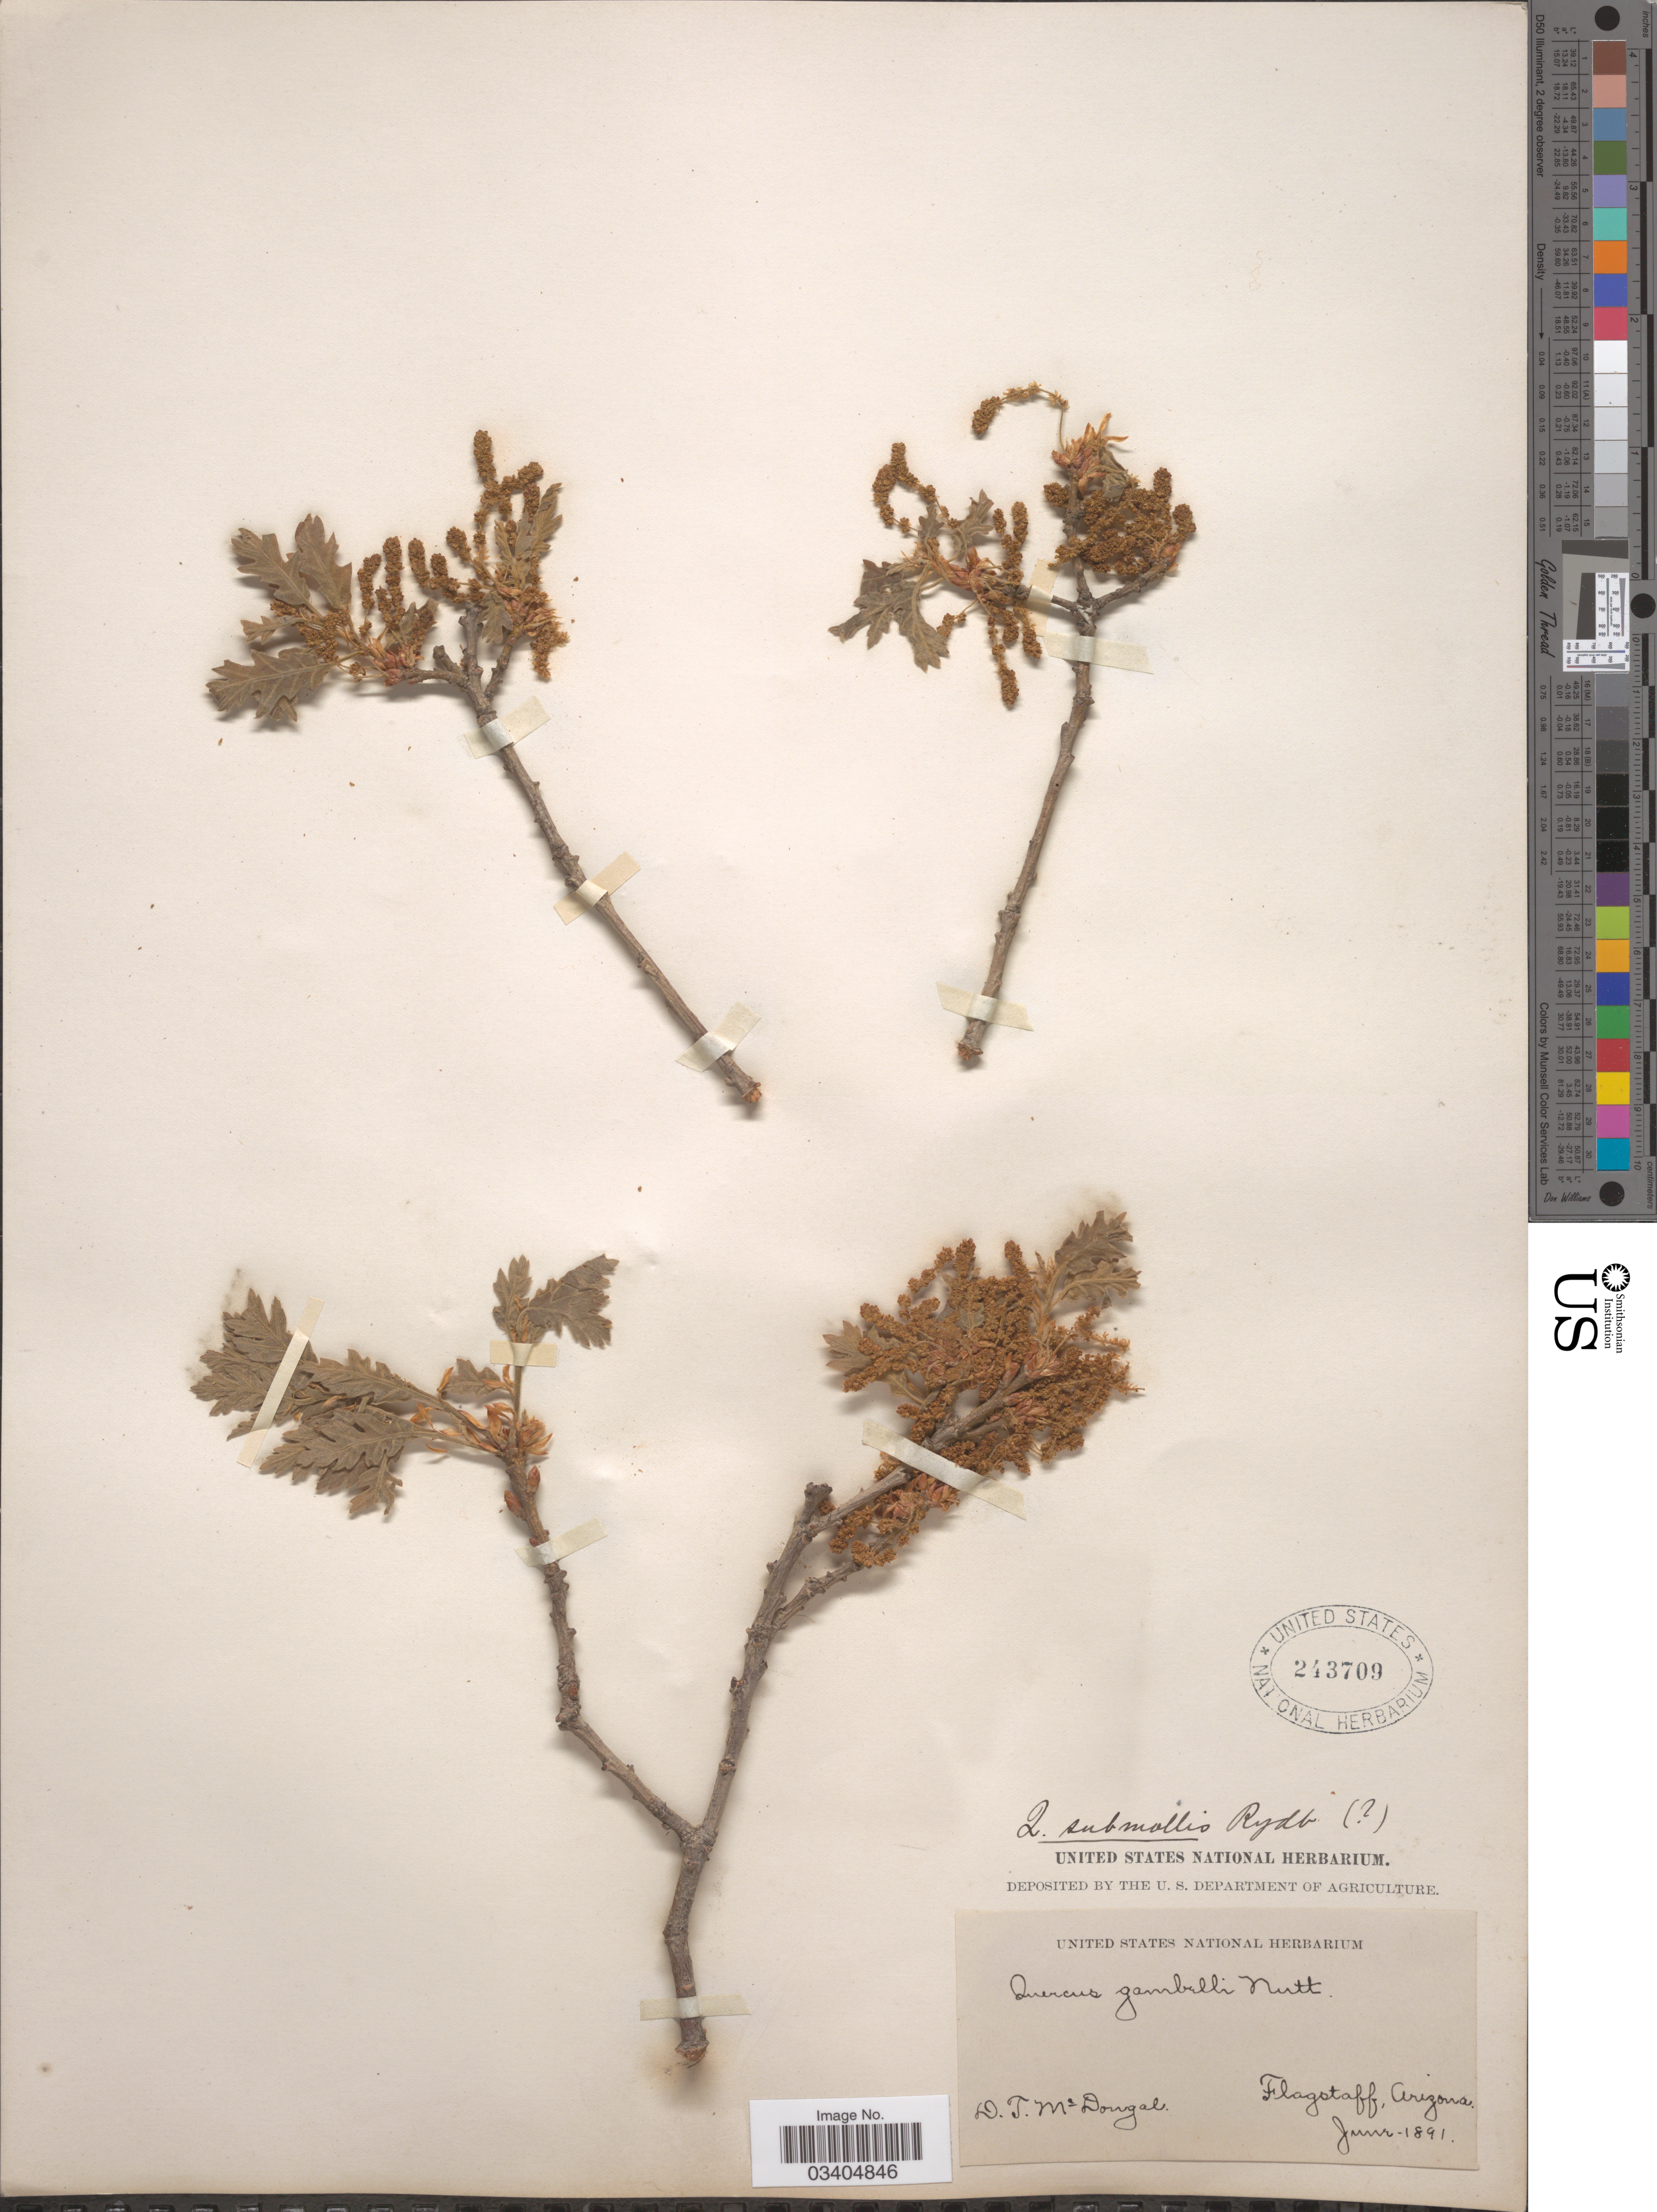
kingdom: Plantae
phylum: Tracheophyta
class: Magnoliopsida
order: Fagales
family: Fagaceae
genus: Quercus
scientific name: Quercus gambelii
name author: Nutt.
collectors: D. McDougal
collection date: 1891-06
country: United States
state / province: Arizona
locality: Flagstaff.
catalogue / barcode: US 243709